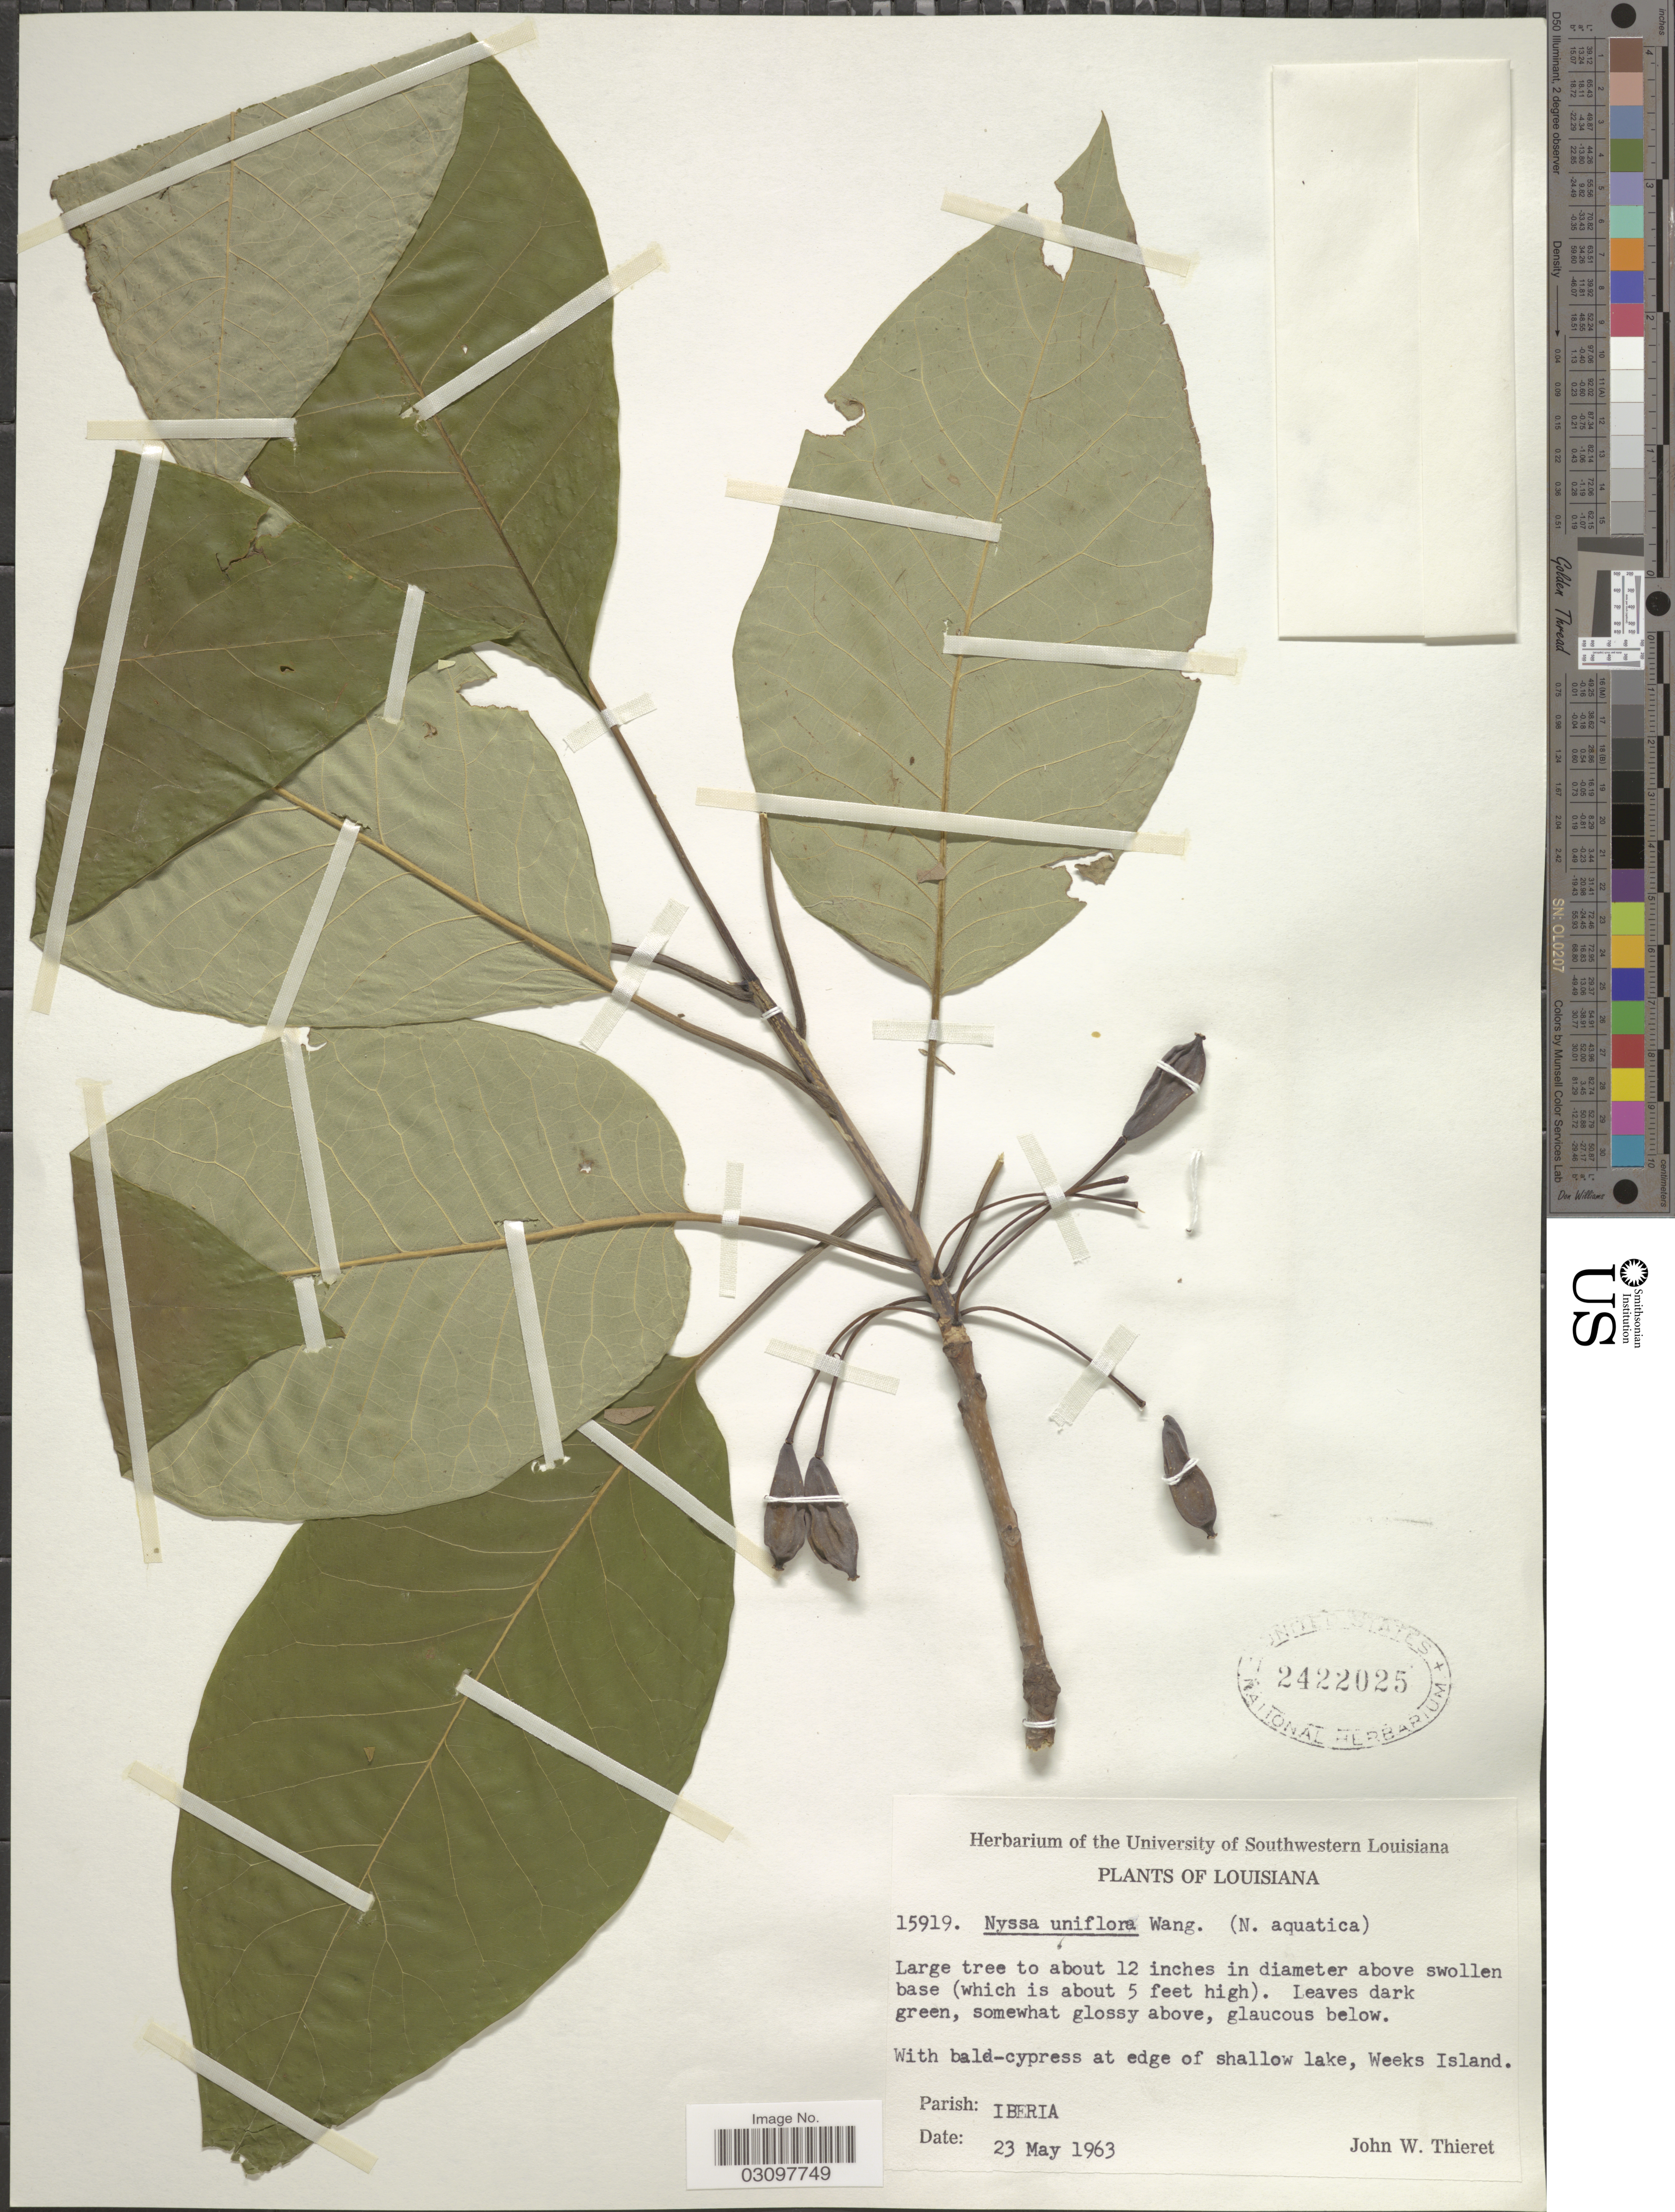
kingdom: Plantae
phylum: Tracheophyta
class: Magnoliopsida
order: Cornales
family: Nyssaceae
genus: Nyssa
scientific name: Nyssa aquatica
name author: L.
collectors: J. W. Thieret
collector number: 15919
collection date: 1963-05-23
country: United States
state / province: Louisiana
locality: With bald-cypress at edge of shallow lake, Weeks Island. Parish: Iberia.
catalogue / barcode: US 2422025